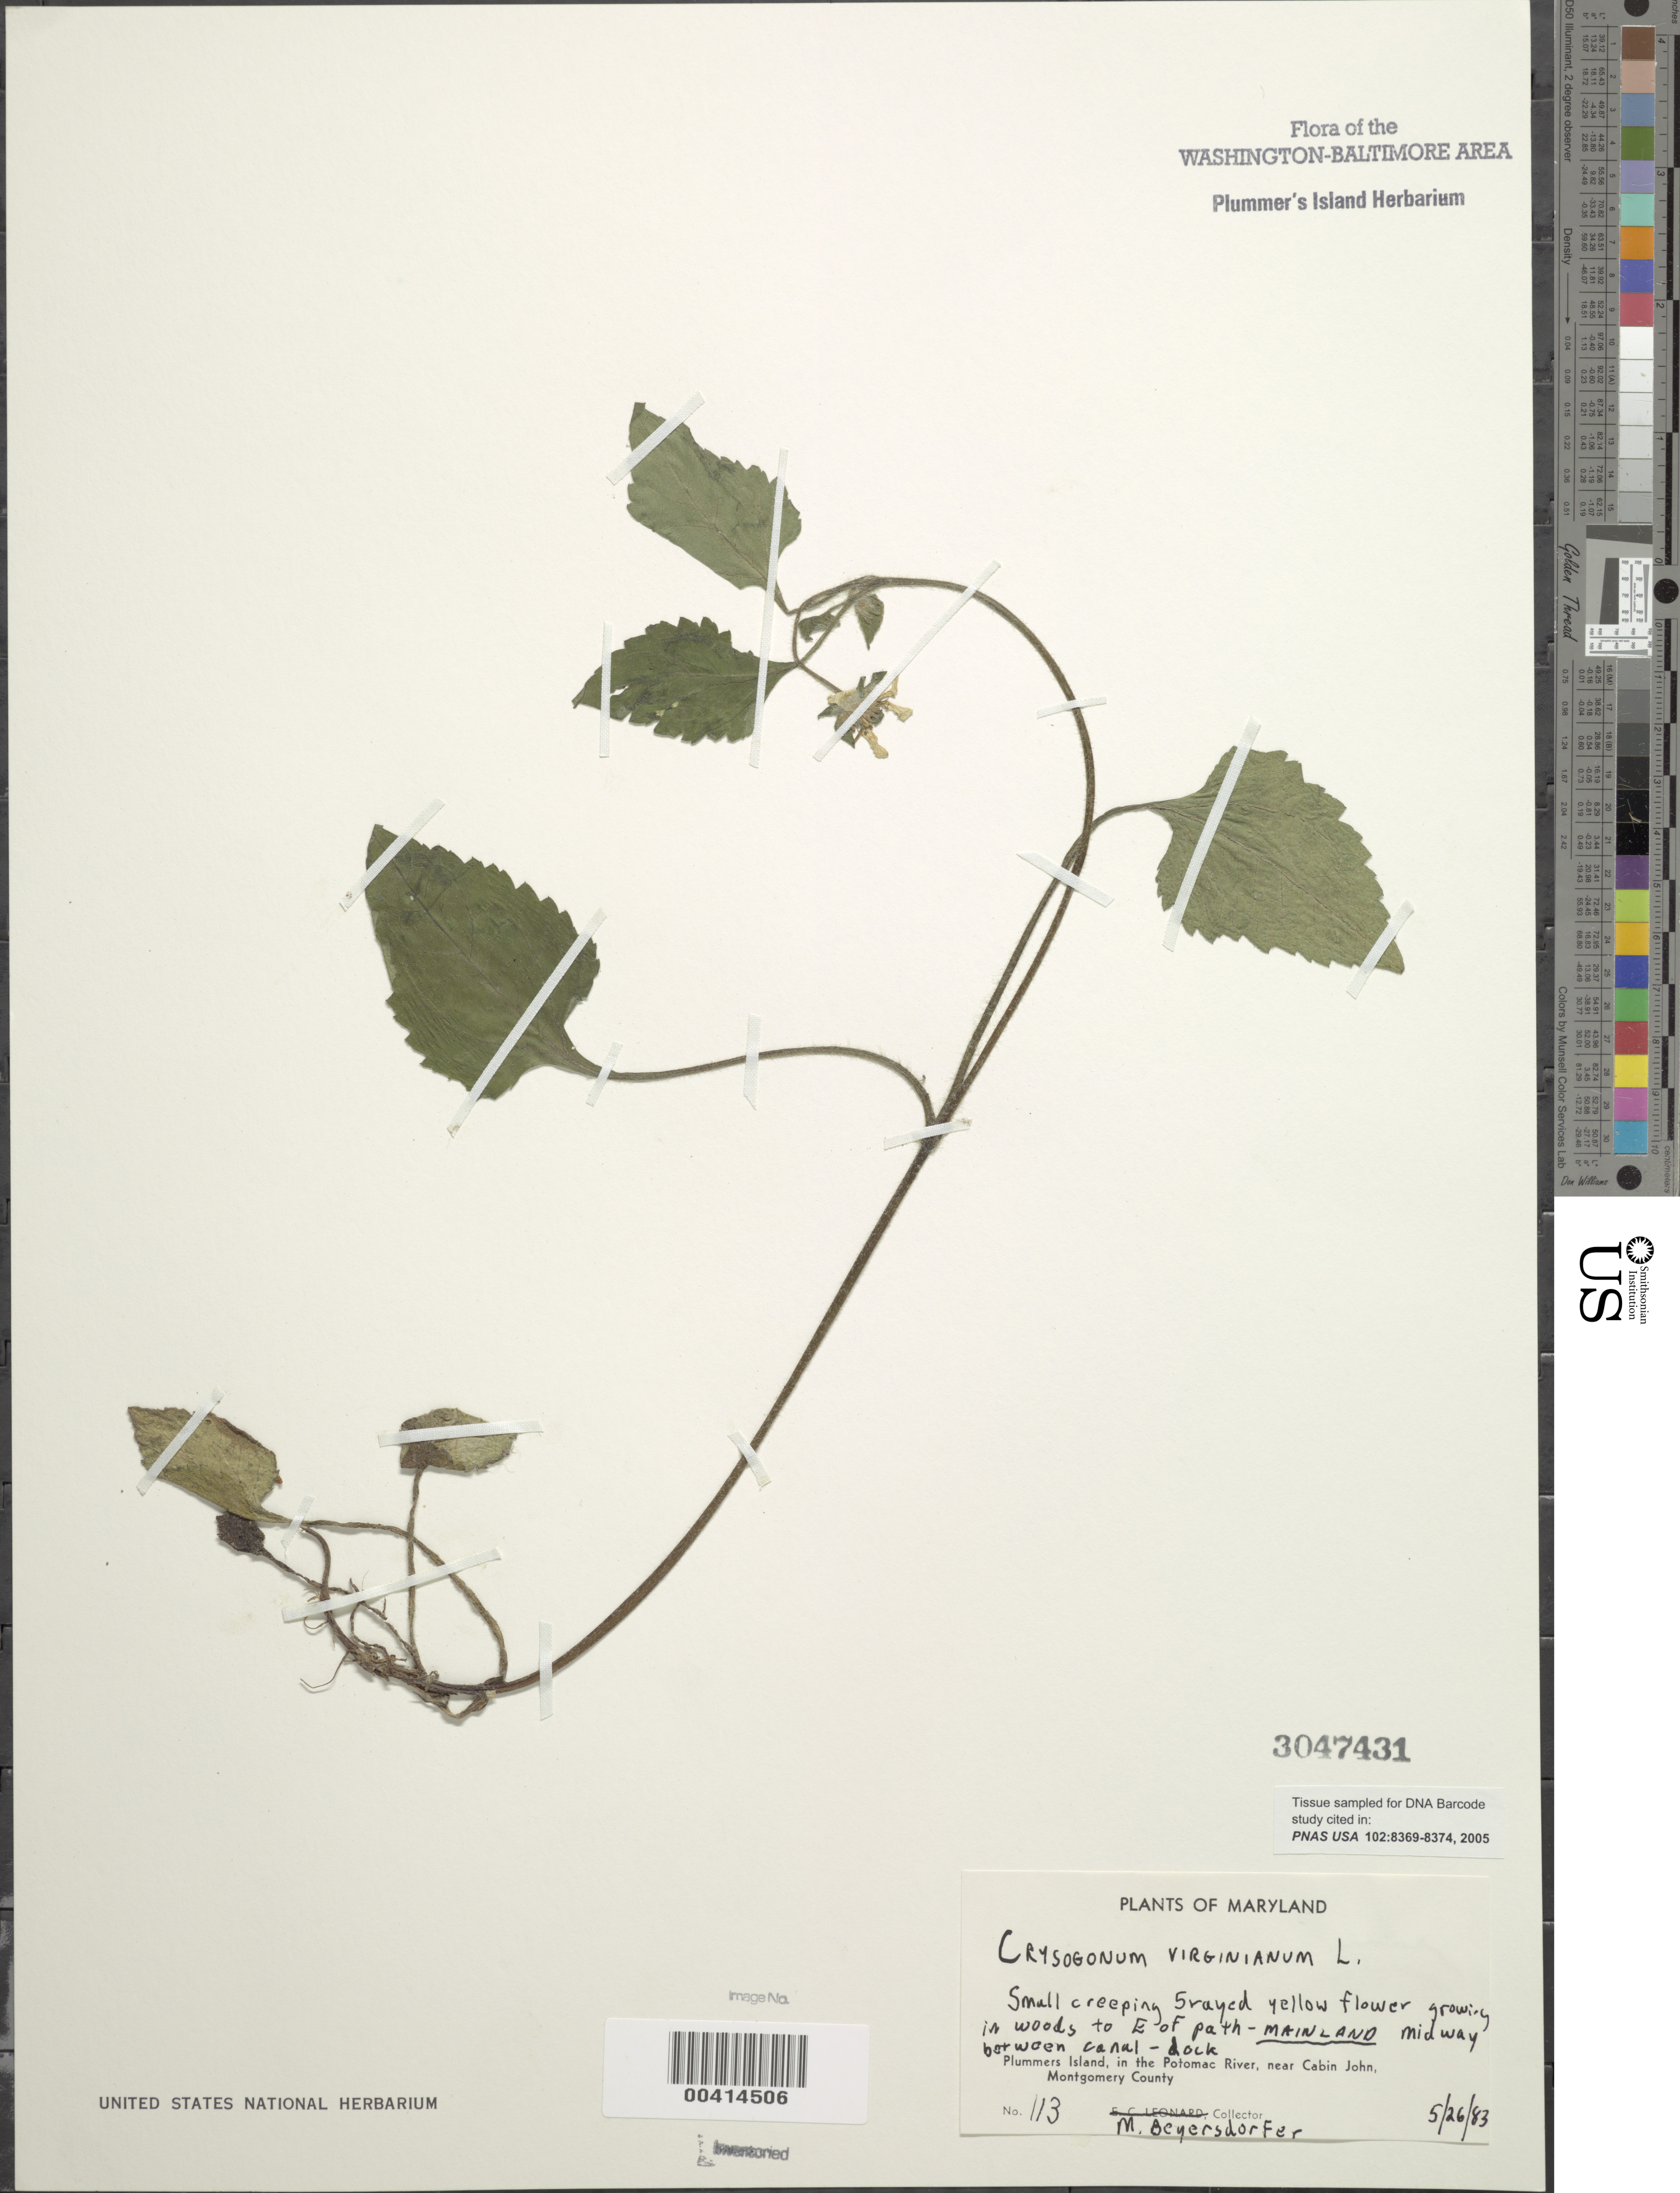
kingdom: Plantae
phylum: Tracheophyta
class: Magnoliopsida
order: Asterales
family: Asteraceae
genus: Chrysogonum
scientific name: Chrysogonum virginianum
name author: L.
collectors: M. Beyersdorfer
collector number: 113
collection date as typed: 26 May 1983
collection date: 1983-05-26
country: United States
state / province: Maryland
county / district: Montgomery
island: Plummers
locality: Plummer's Island; E of path, midway between Canal - dock C. & O. Canal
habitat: Woods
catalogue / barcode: US 3047431